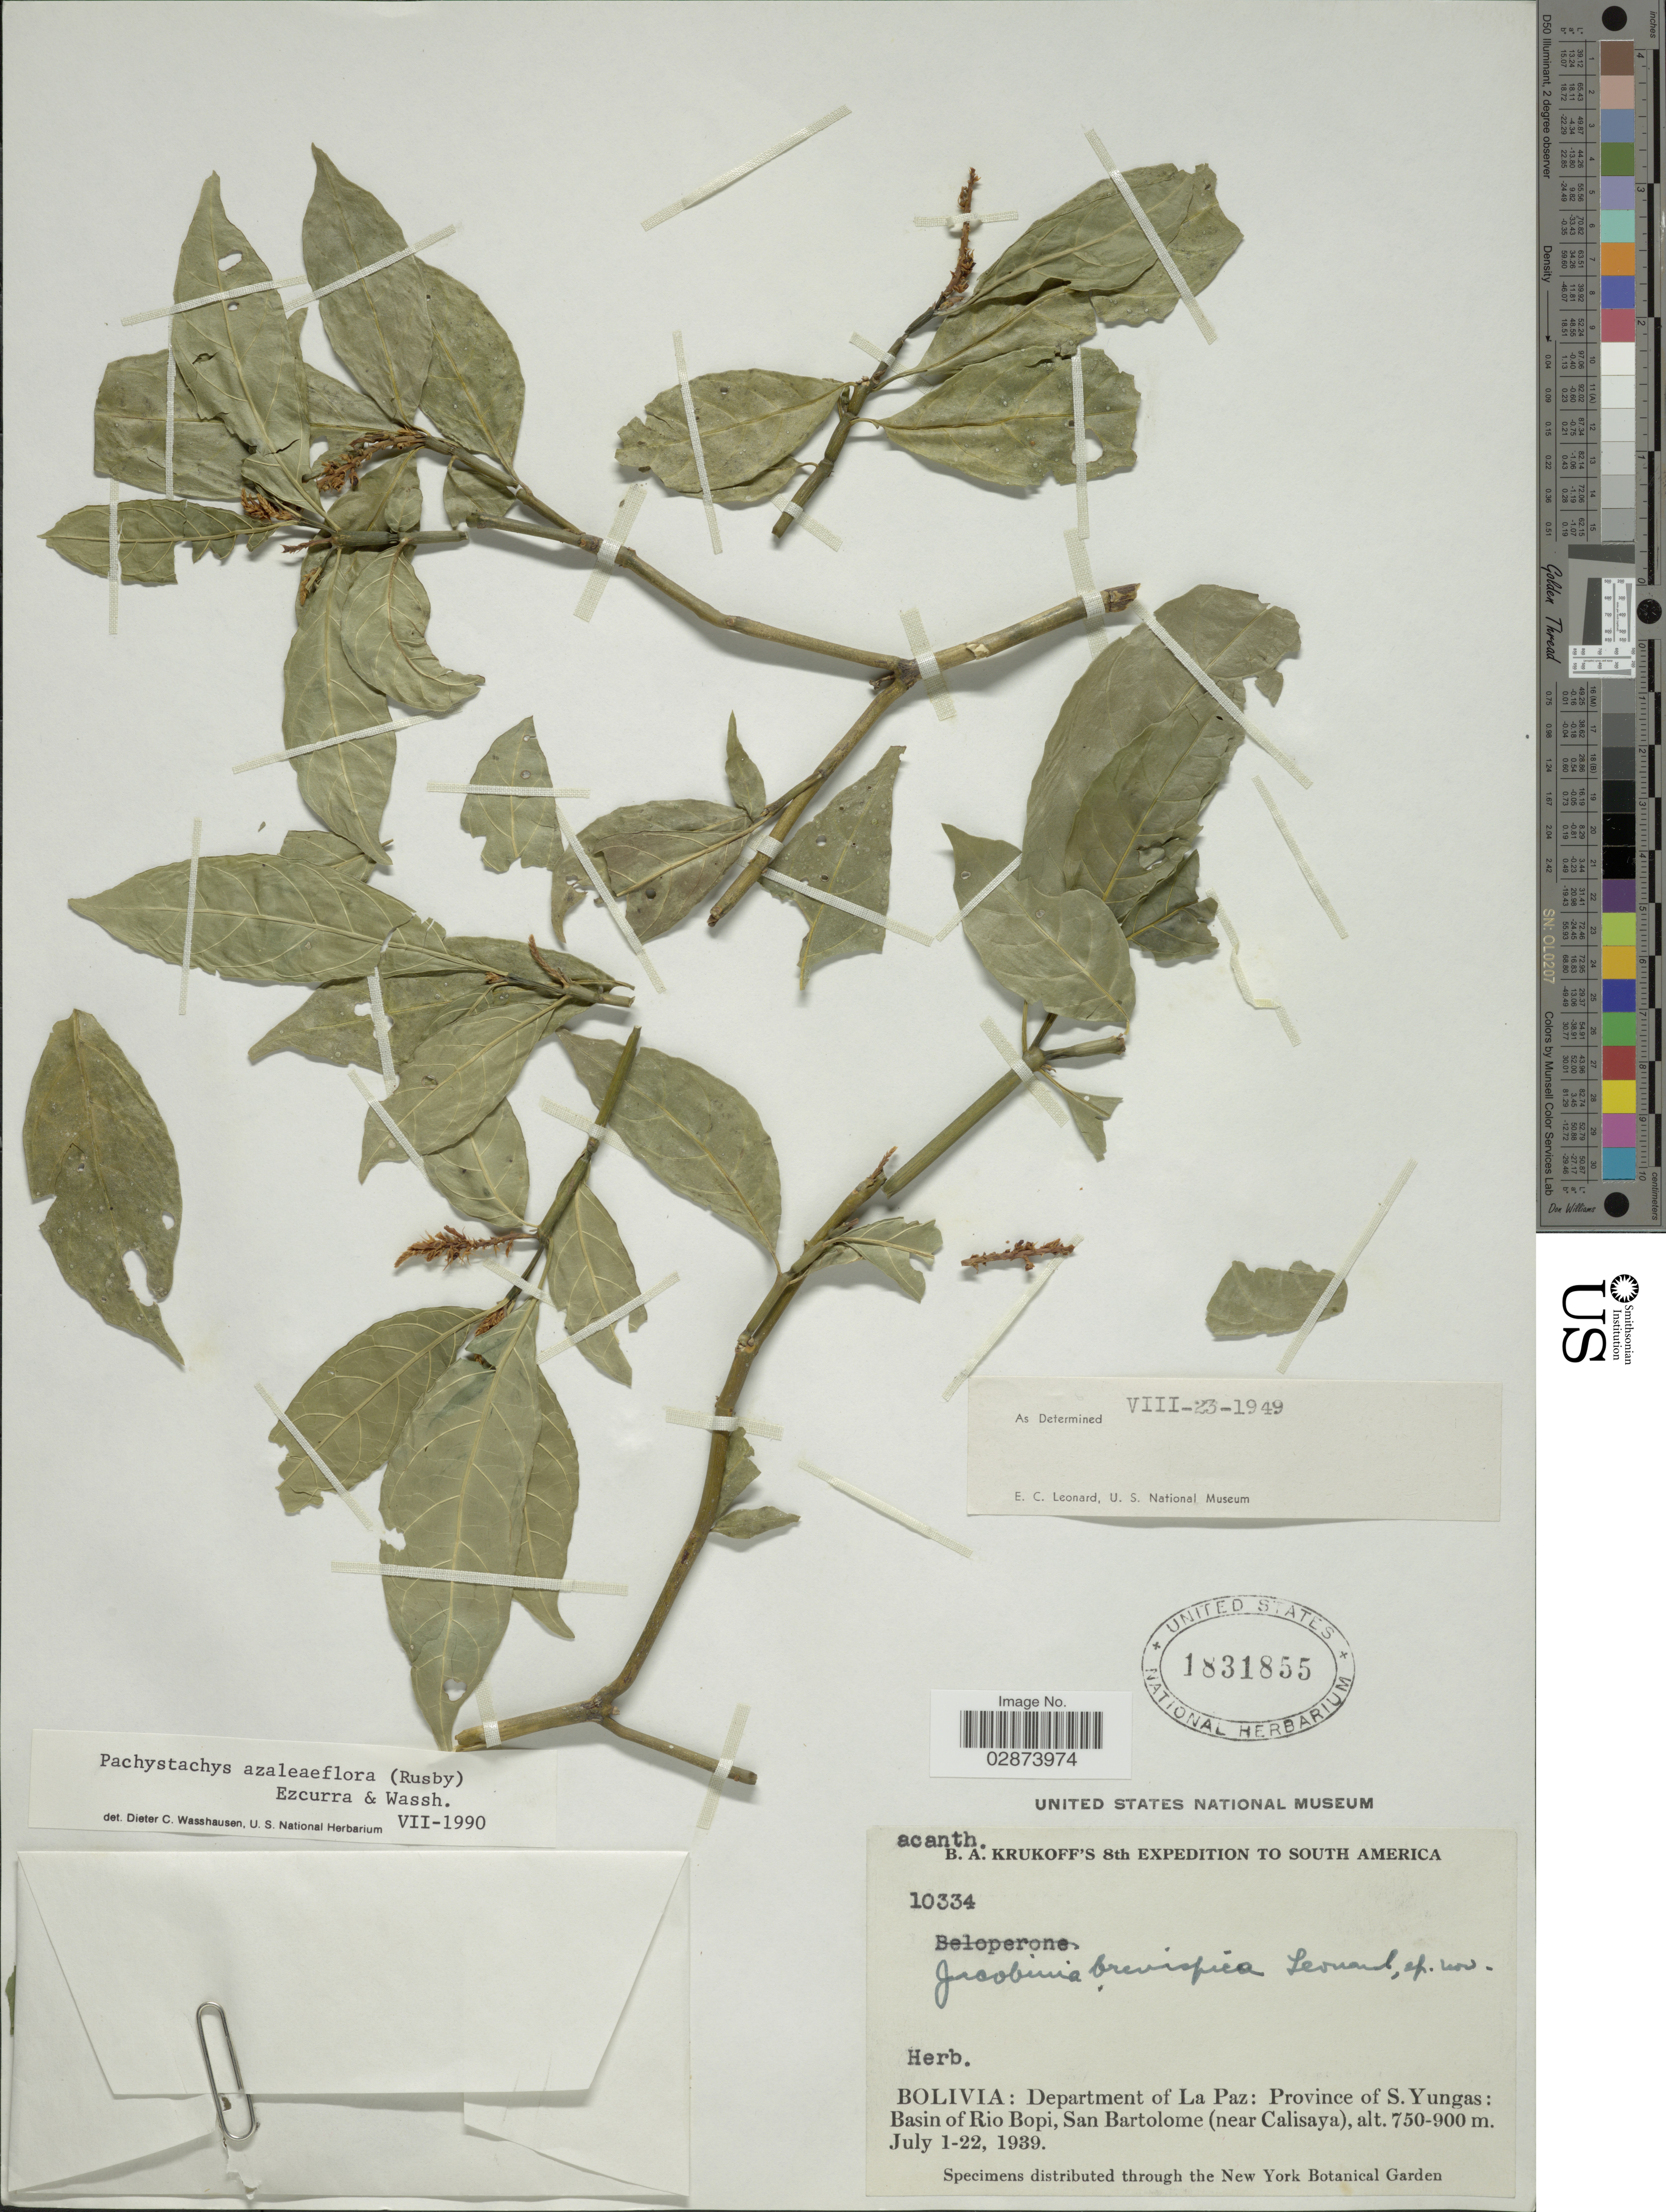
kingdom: Plantae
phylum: Tracheophyta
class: Magnoliopsida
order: Lamiales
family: Acanthaceae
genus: Schaueria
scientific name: Schaueria azaleiflora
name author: Rusby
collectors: B. A. Krukoff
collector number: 10334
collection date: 1939-07-01/1939-07-22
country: Bolivia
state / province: La Paz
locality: Department of La Paz: Province of S. Yungas: Basin of Rio Bopi, San Bartolome (near Calisaya).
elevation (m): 750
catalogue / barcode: US 1831855